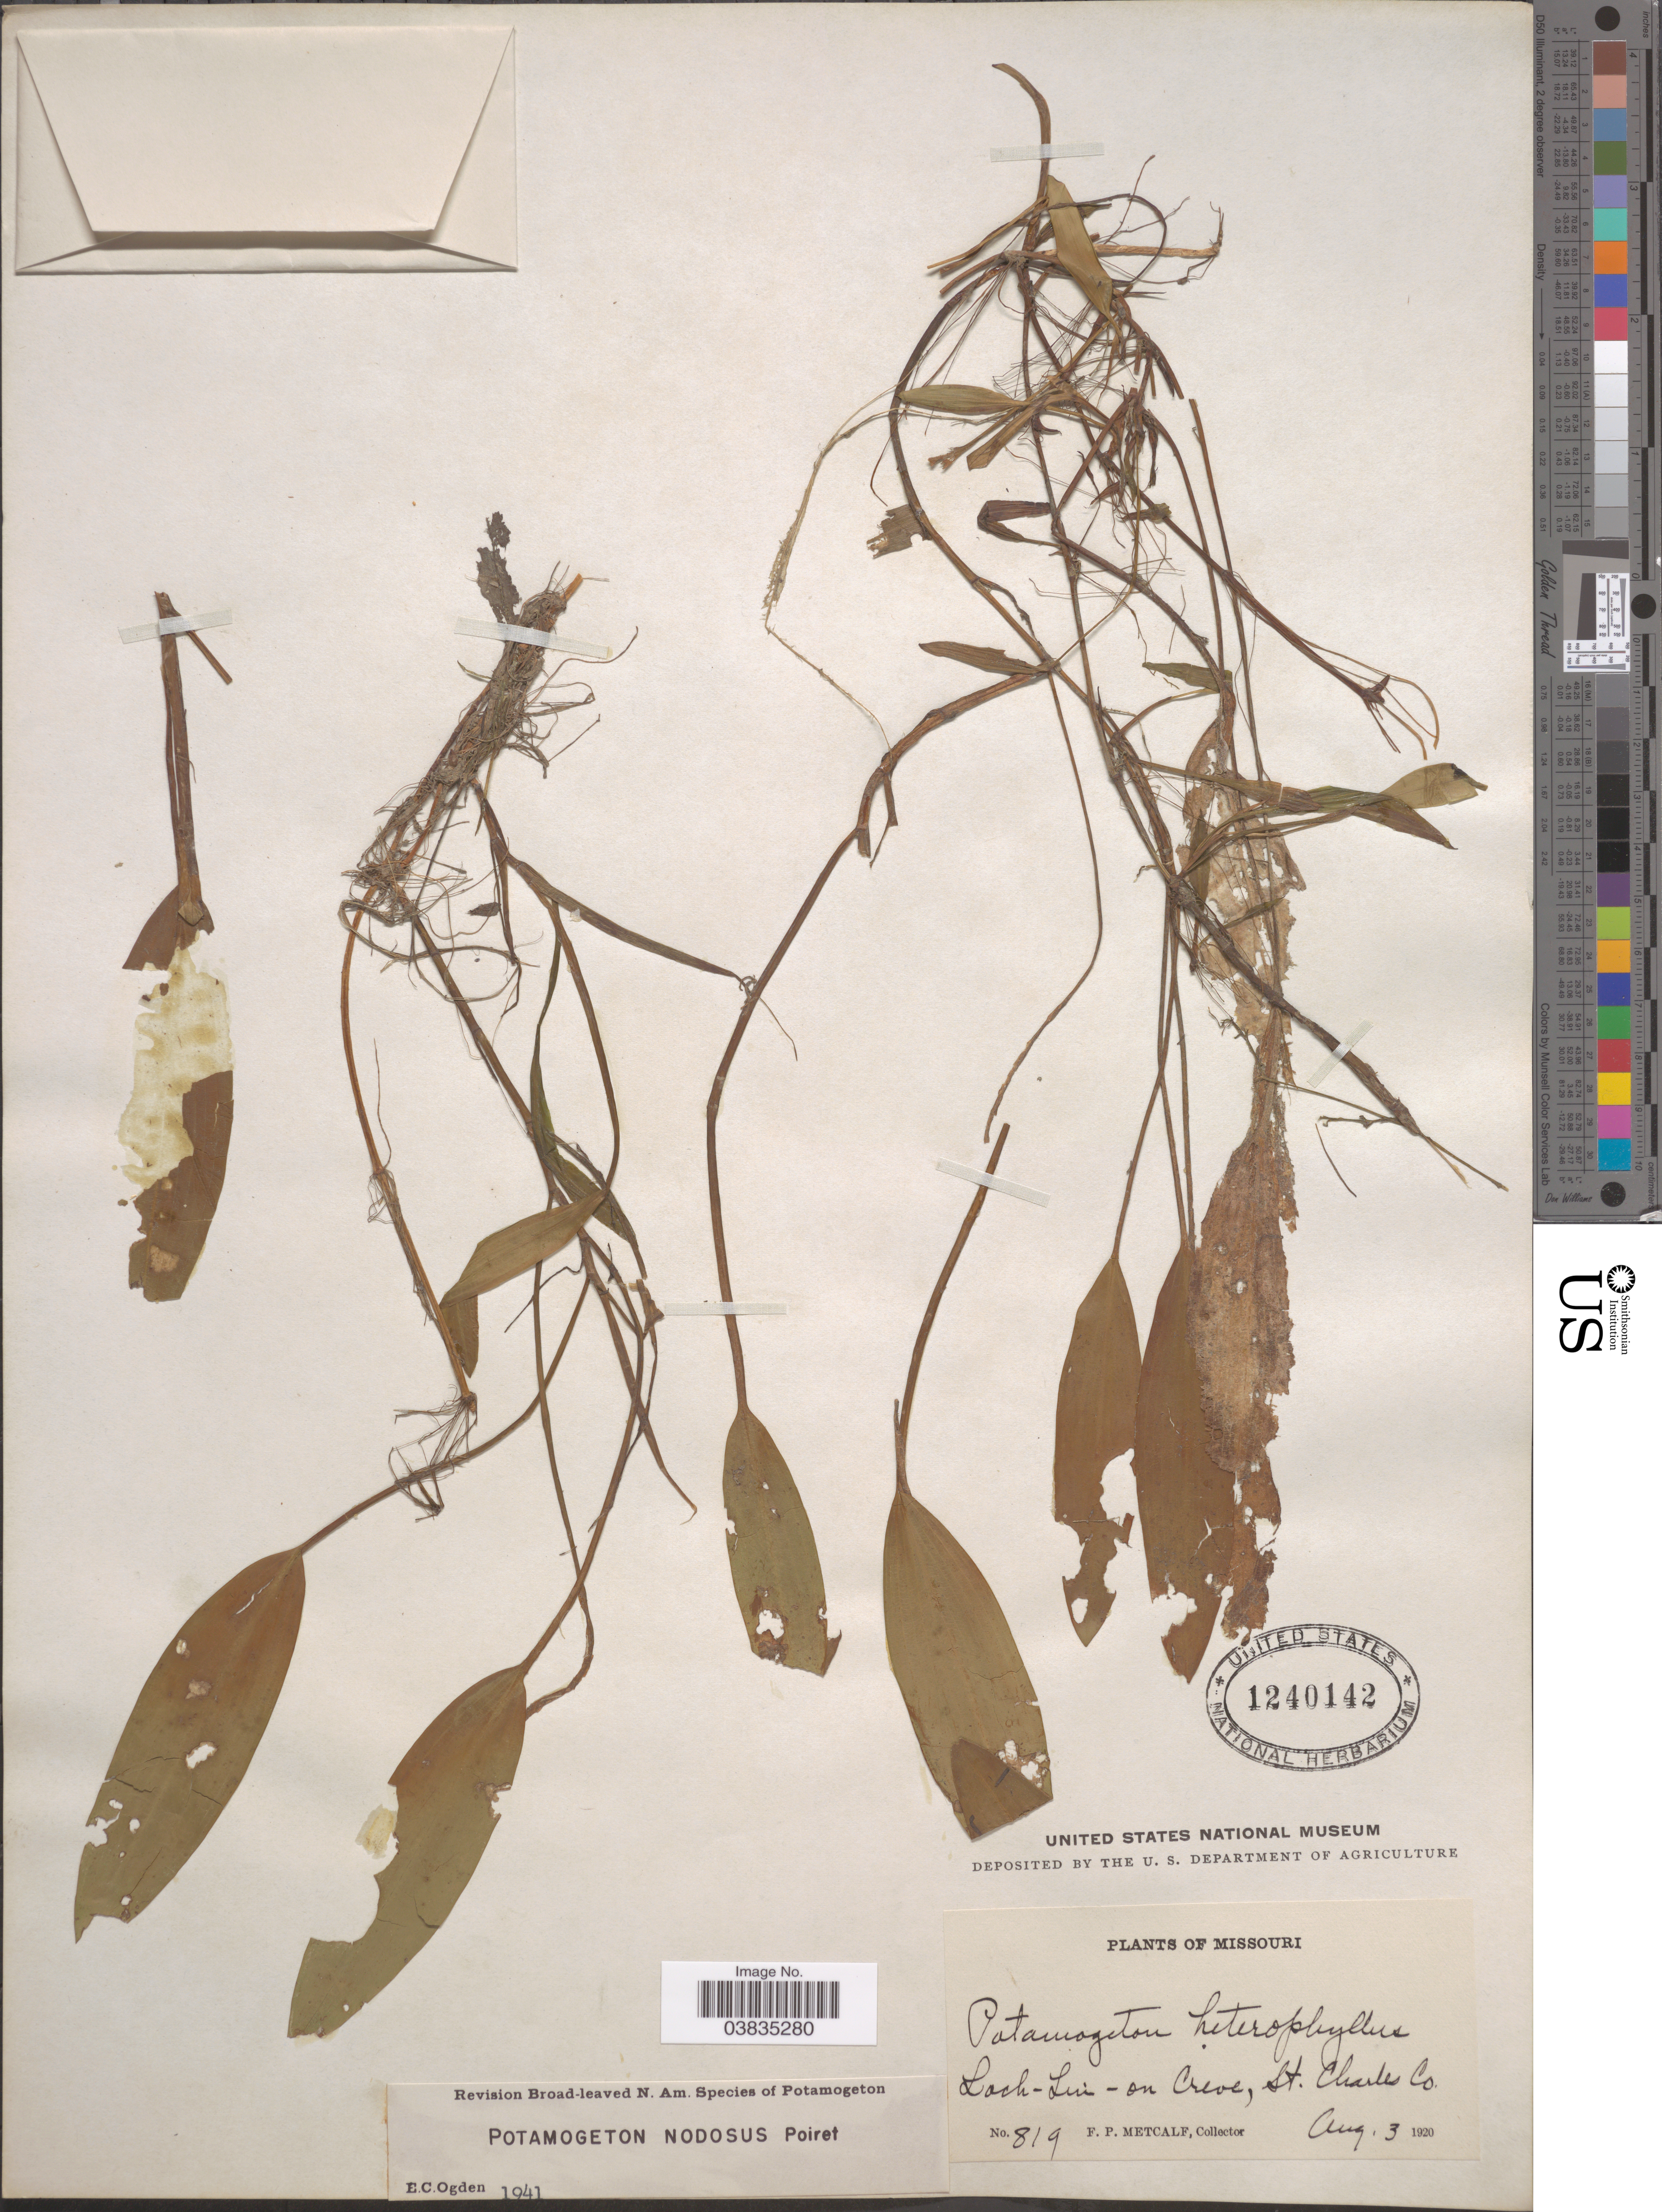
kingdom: Plantae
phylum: Tracheophyta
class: Liliopsida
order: Alismatales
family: Potamogetonaceae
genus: Potamogeton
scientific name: Potamogeton nodosus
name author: Poir.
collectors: F. Metcalf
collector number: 819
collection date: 1920-08-03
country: United States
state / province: Missouri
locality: Loch-Lin-on Creve, St. Charles Co.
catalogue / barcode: US 1240142